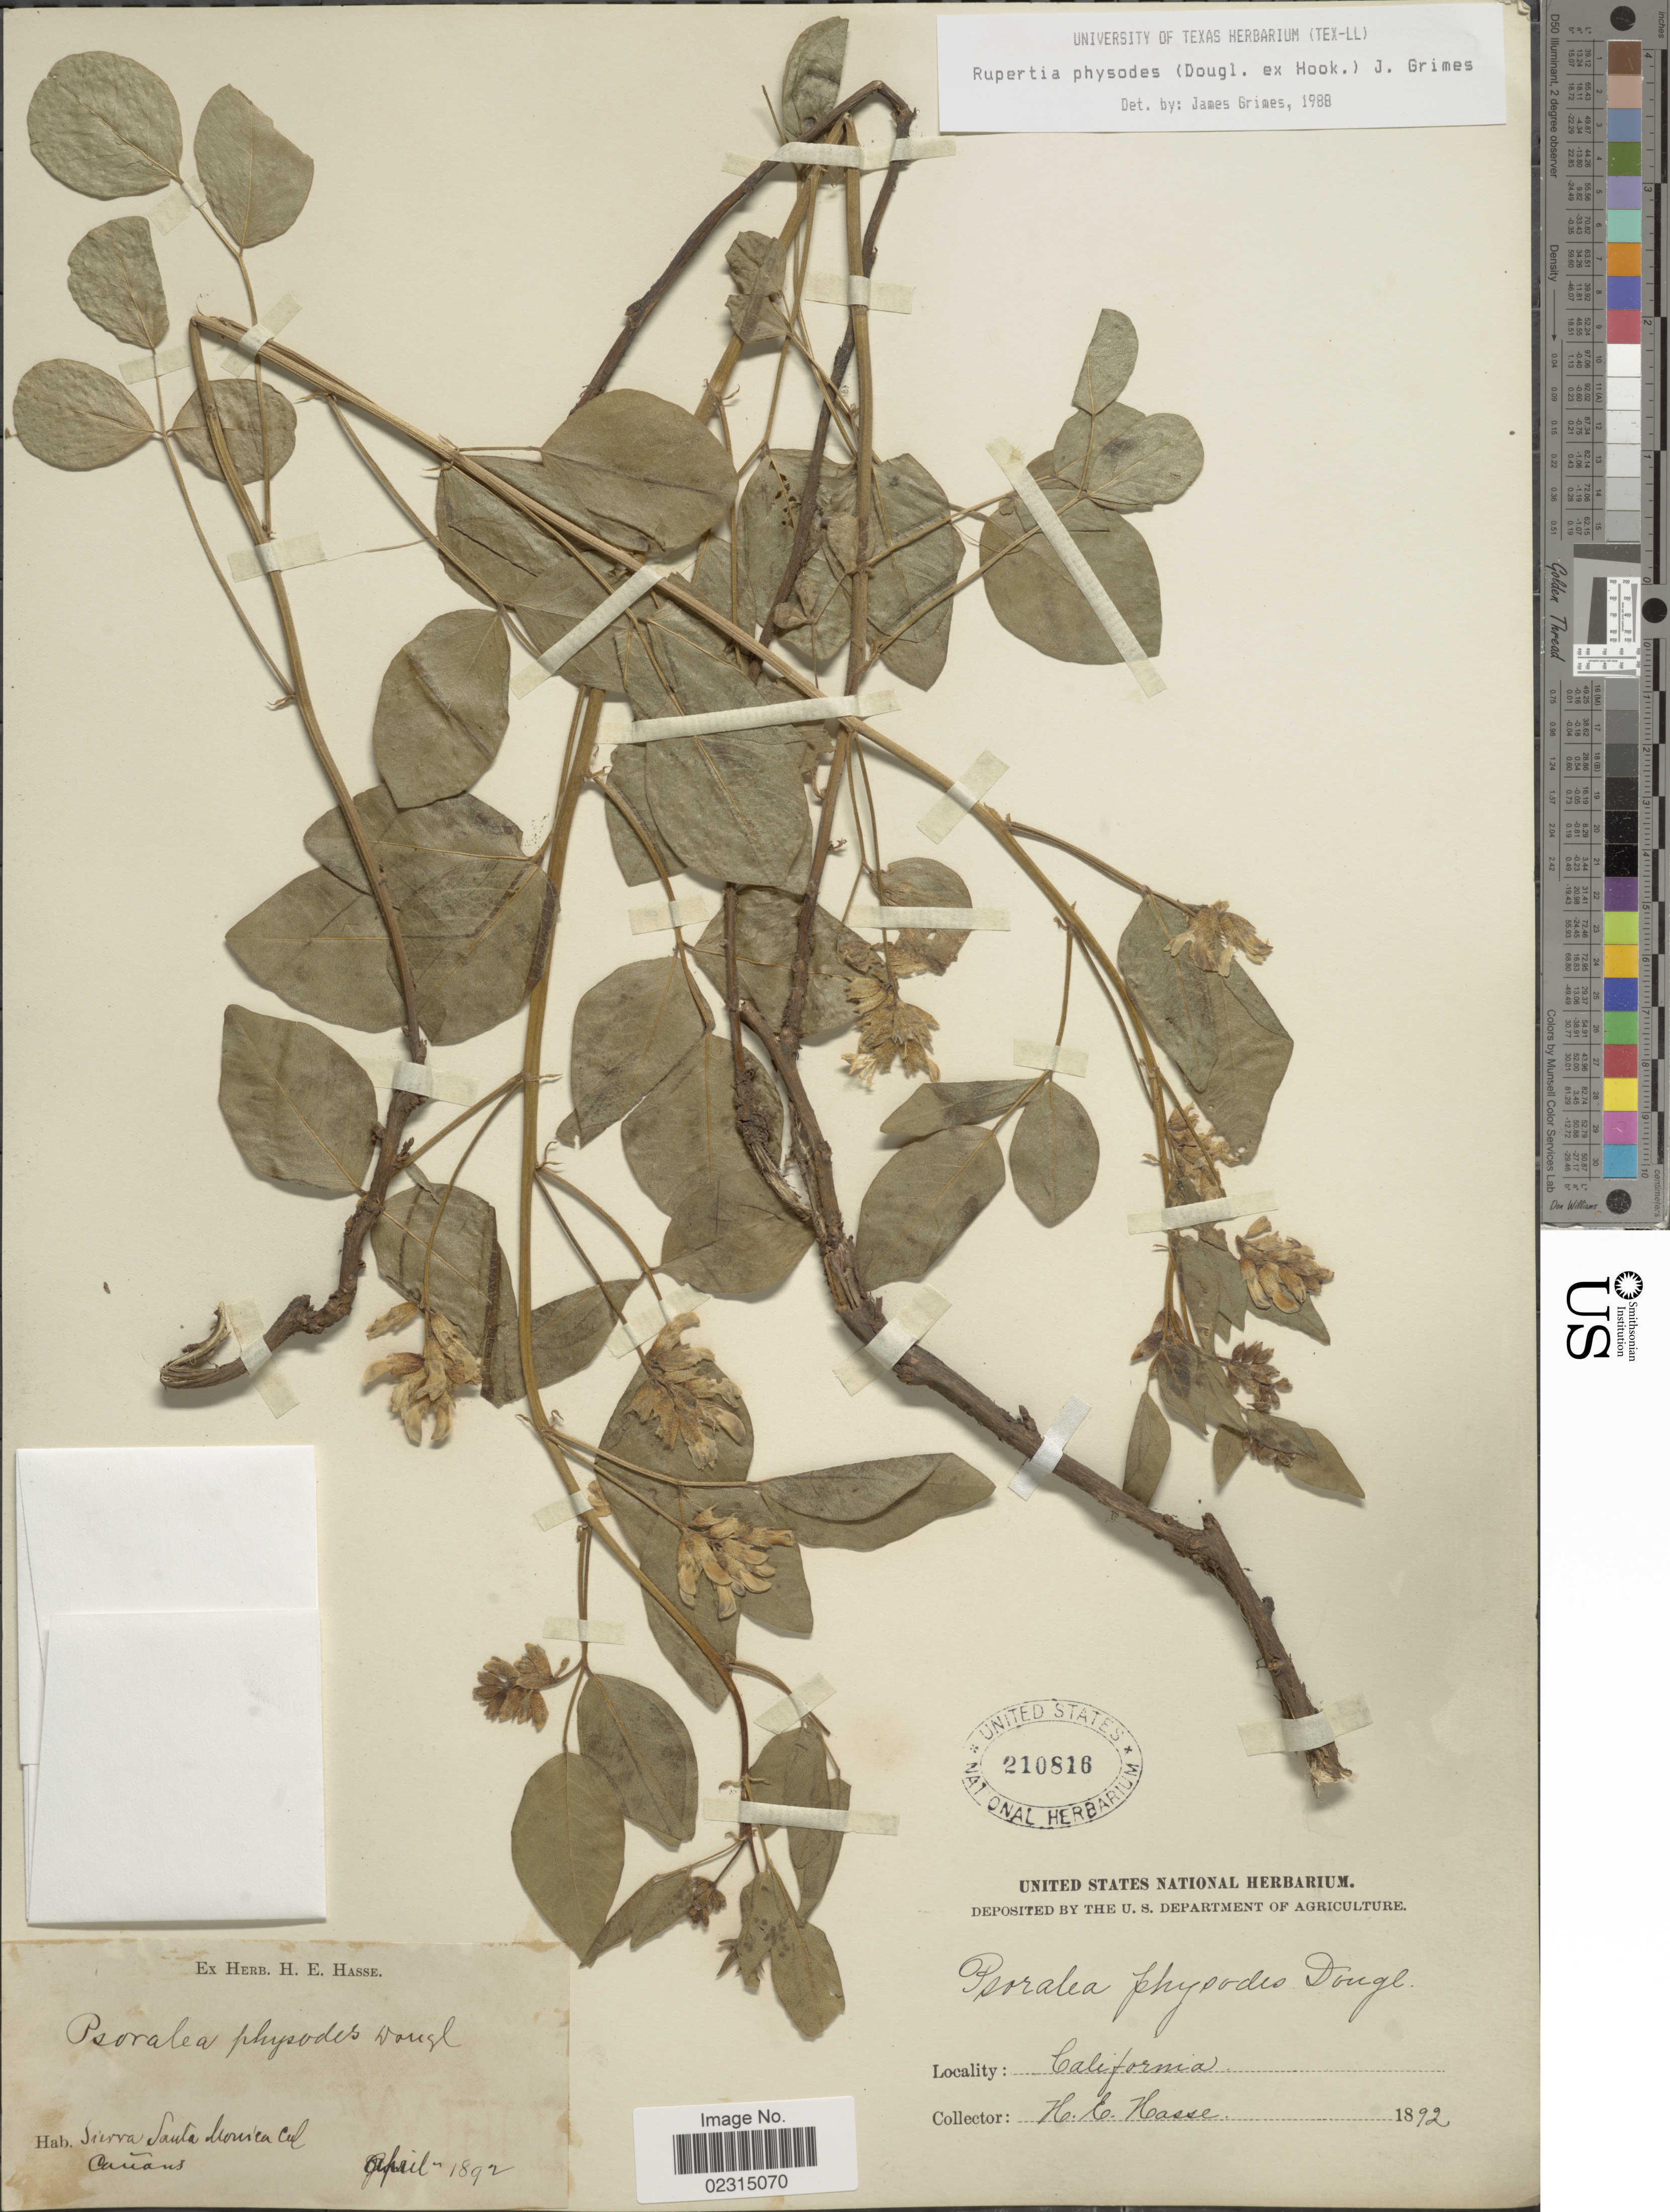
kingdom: Plantae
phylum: Tracheophyta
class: Magnoliopsida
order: Fabales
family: Fabaceae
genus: Rupertia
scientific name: Rupertia physodes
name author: (Douglas) J.W. Grimes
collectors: H. E. Hasse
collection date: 1892-04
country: United States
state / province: California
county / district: Los Angeles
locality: Sierra Santa Monica Cañons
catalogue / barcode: US 210816